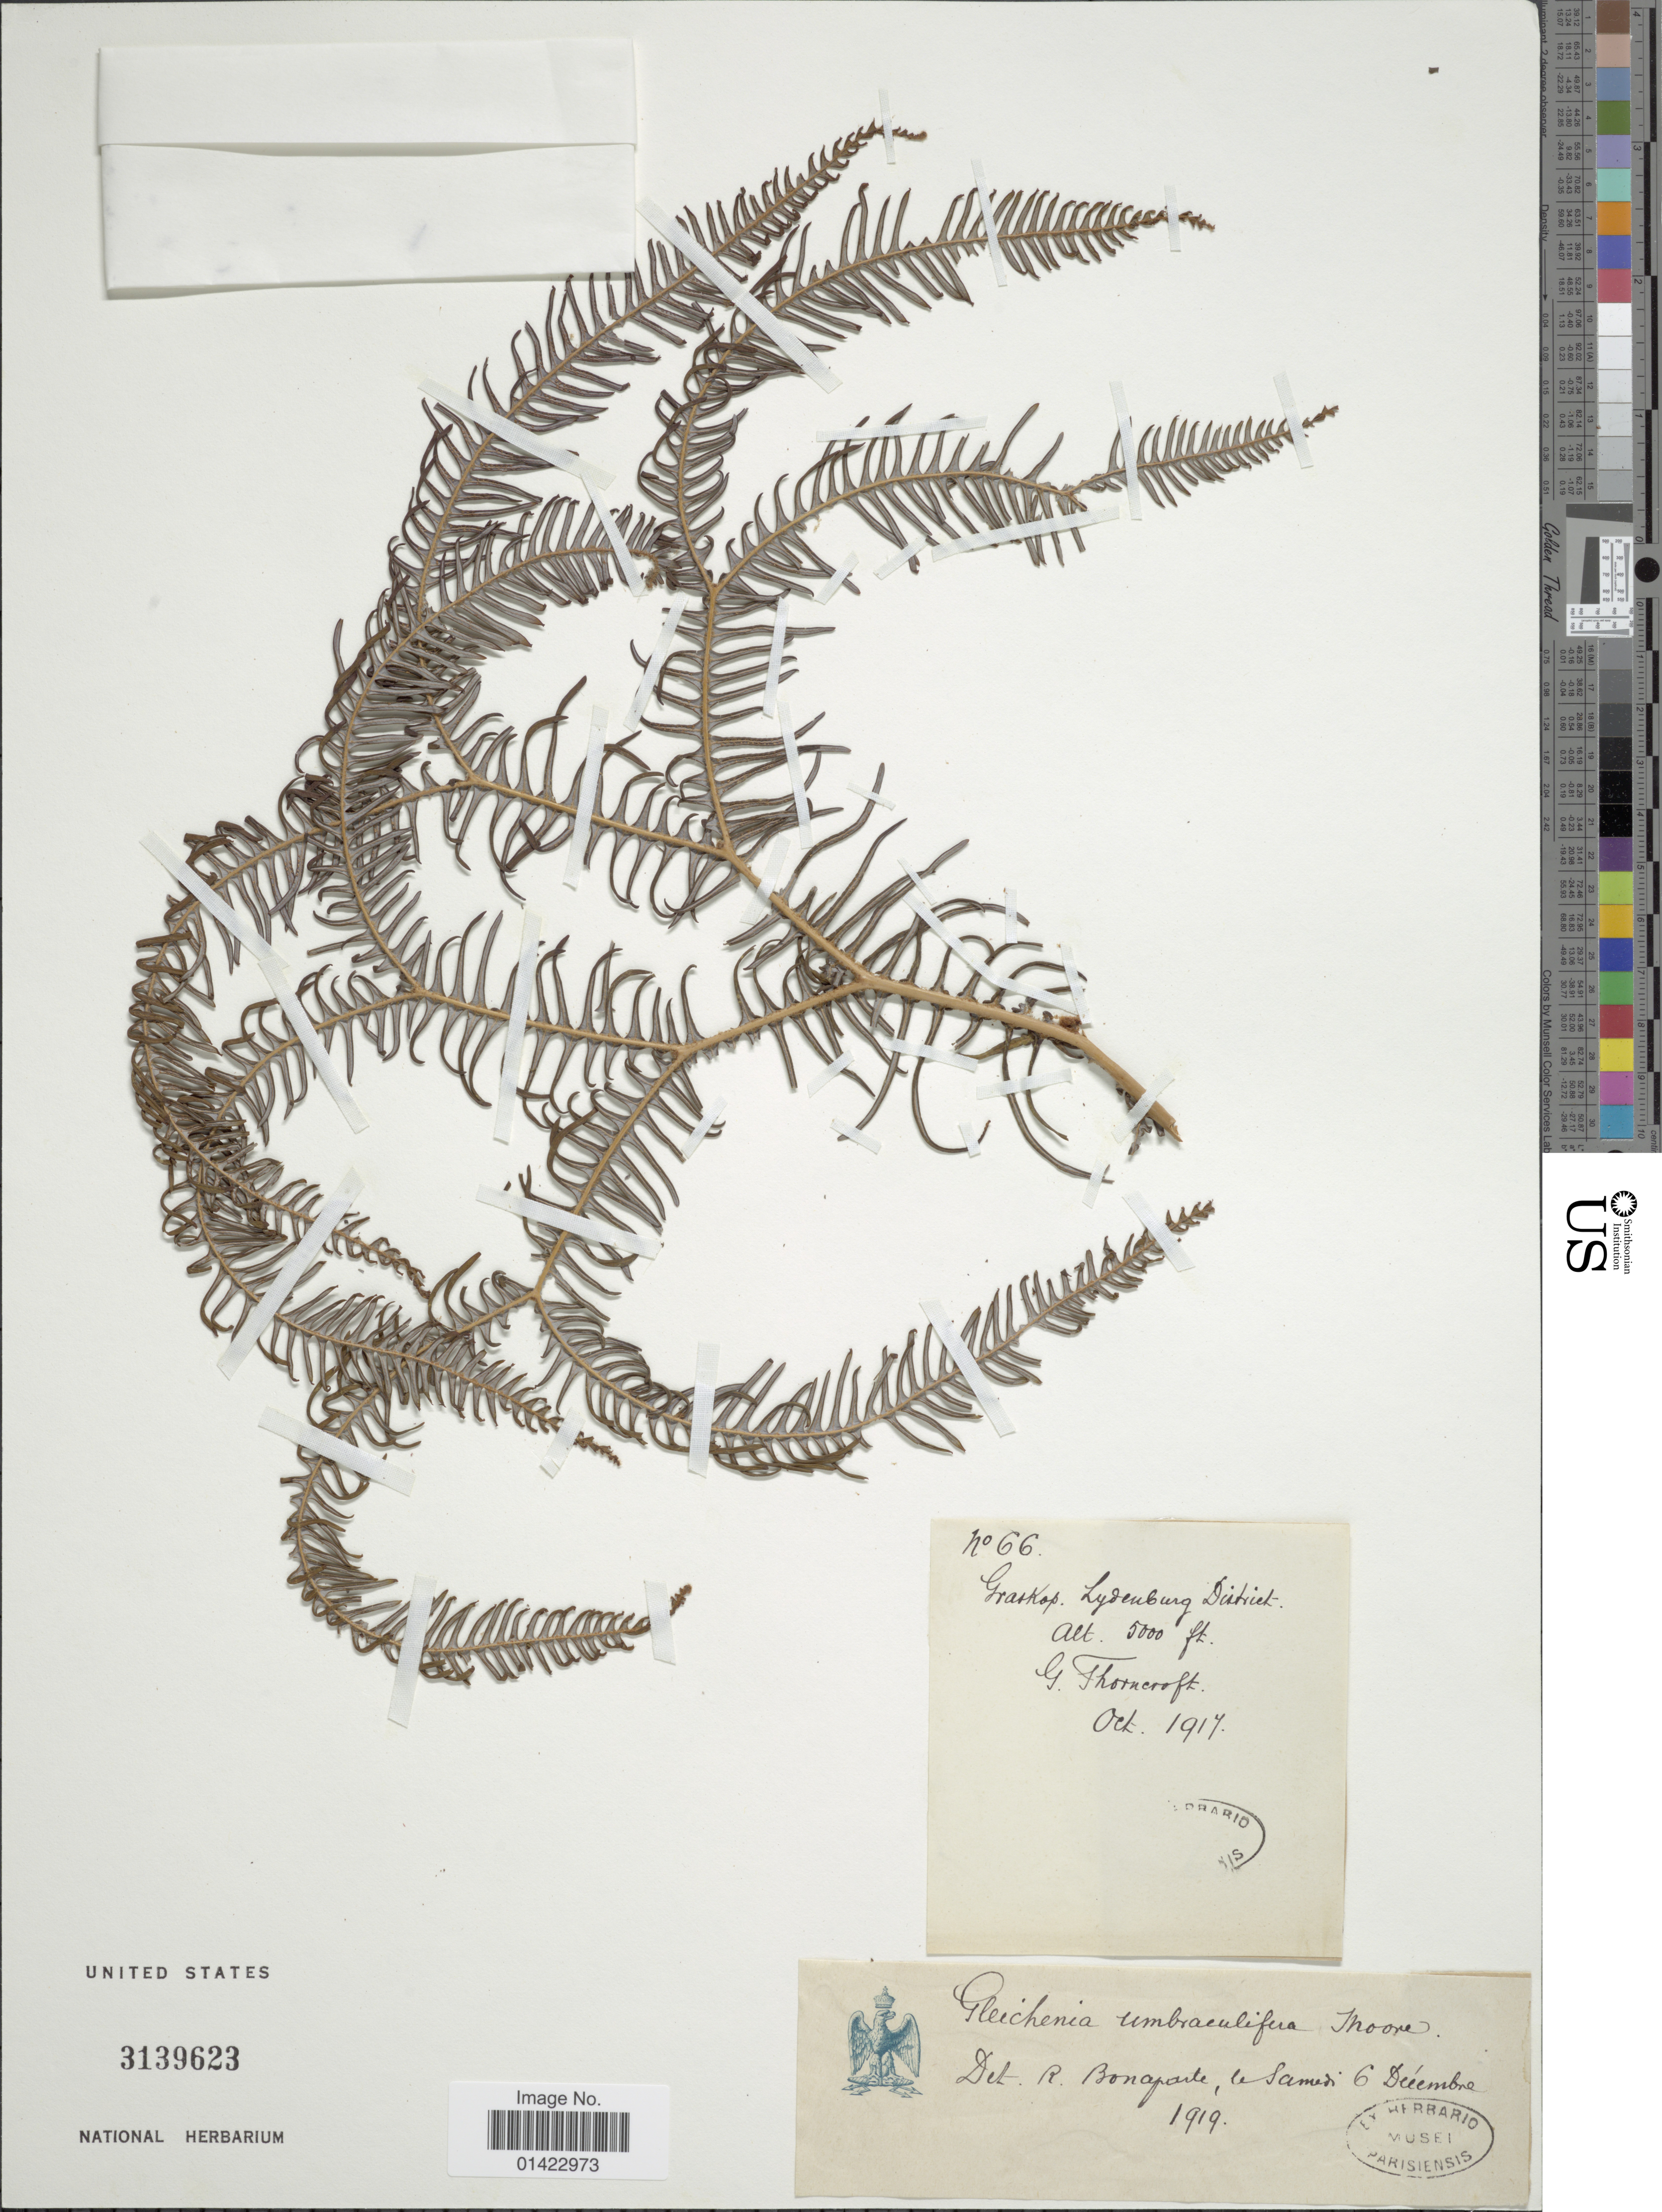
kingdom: Plantae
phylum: Tracheophyta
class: Polypodiopsida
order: Gleicheniales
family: Gleicheniaceae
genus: Sticherus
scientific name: Sticherus umbraculiferus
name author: (Kunze) Ching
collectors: G. Thorncroft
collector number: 66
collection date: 1917-10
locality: Grankop, Lydenburg District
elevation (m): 1524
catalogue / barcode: US 3139623